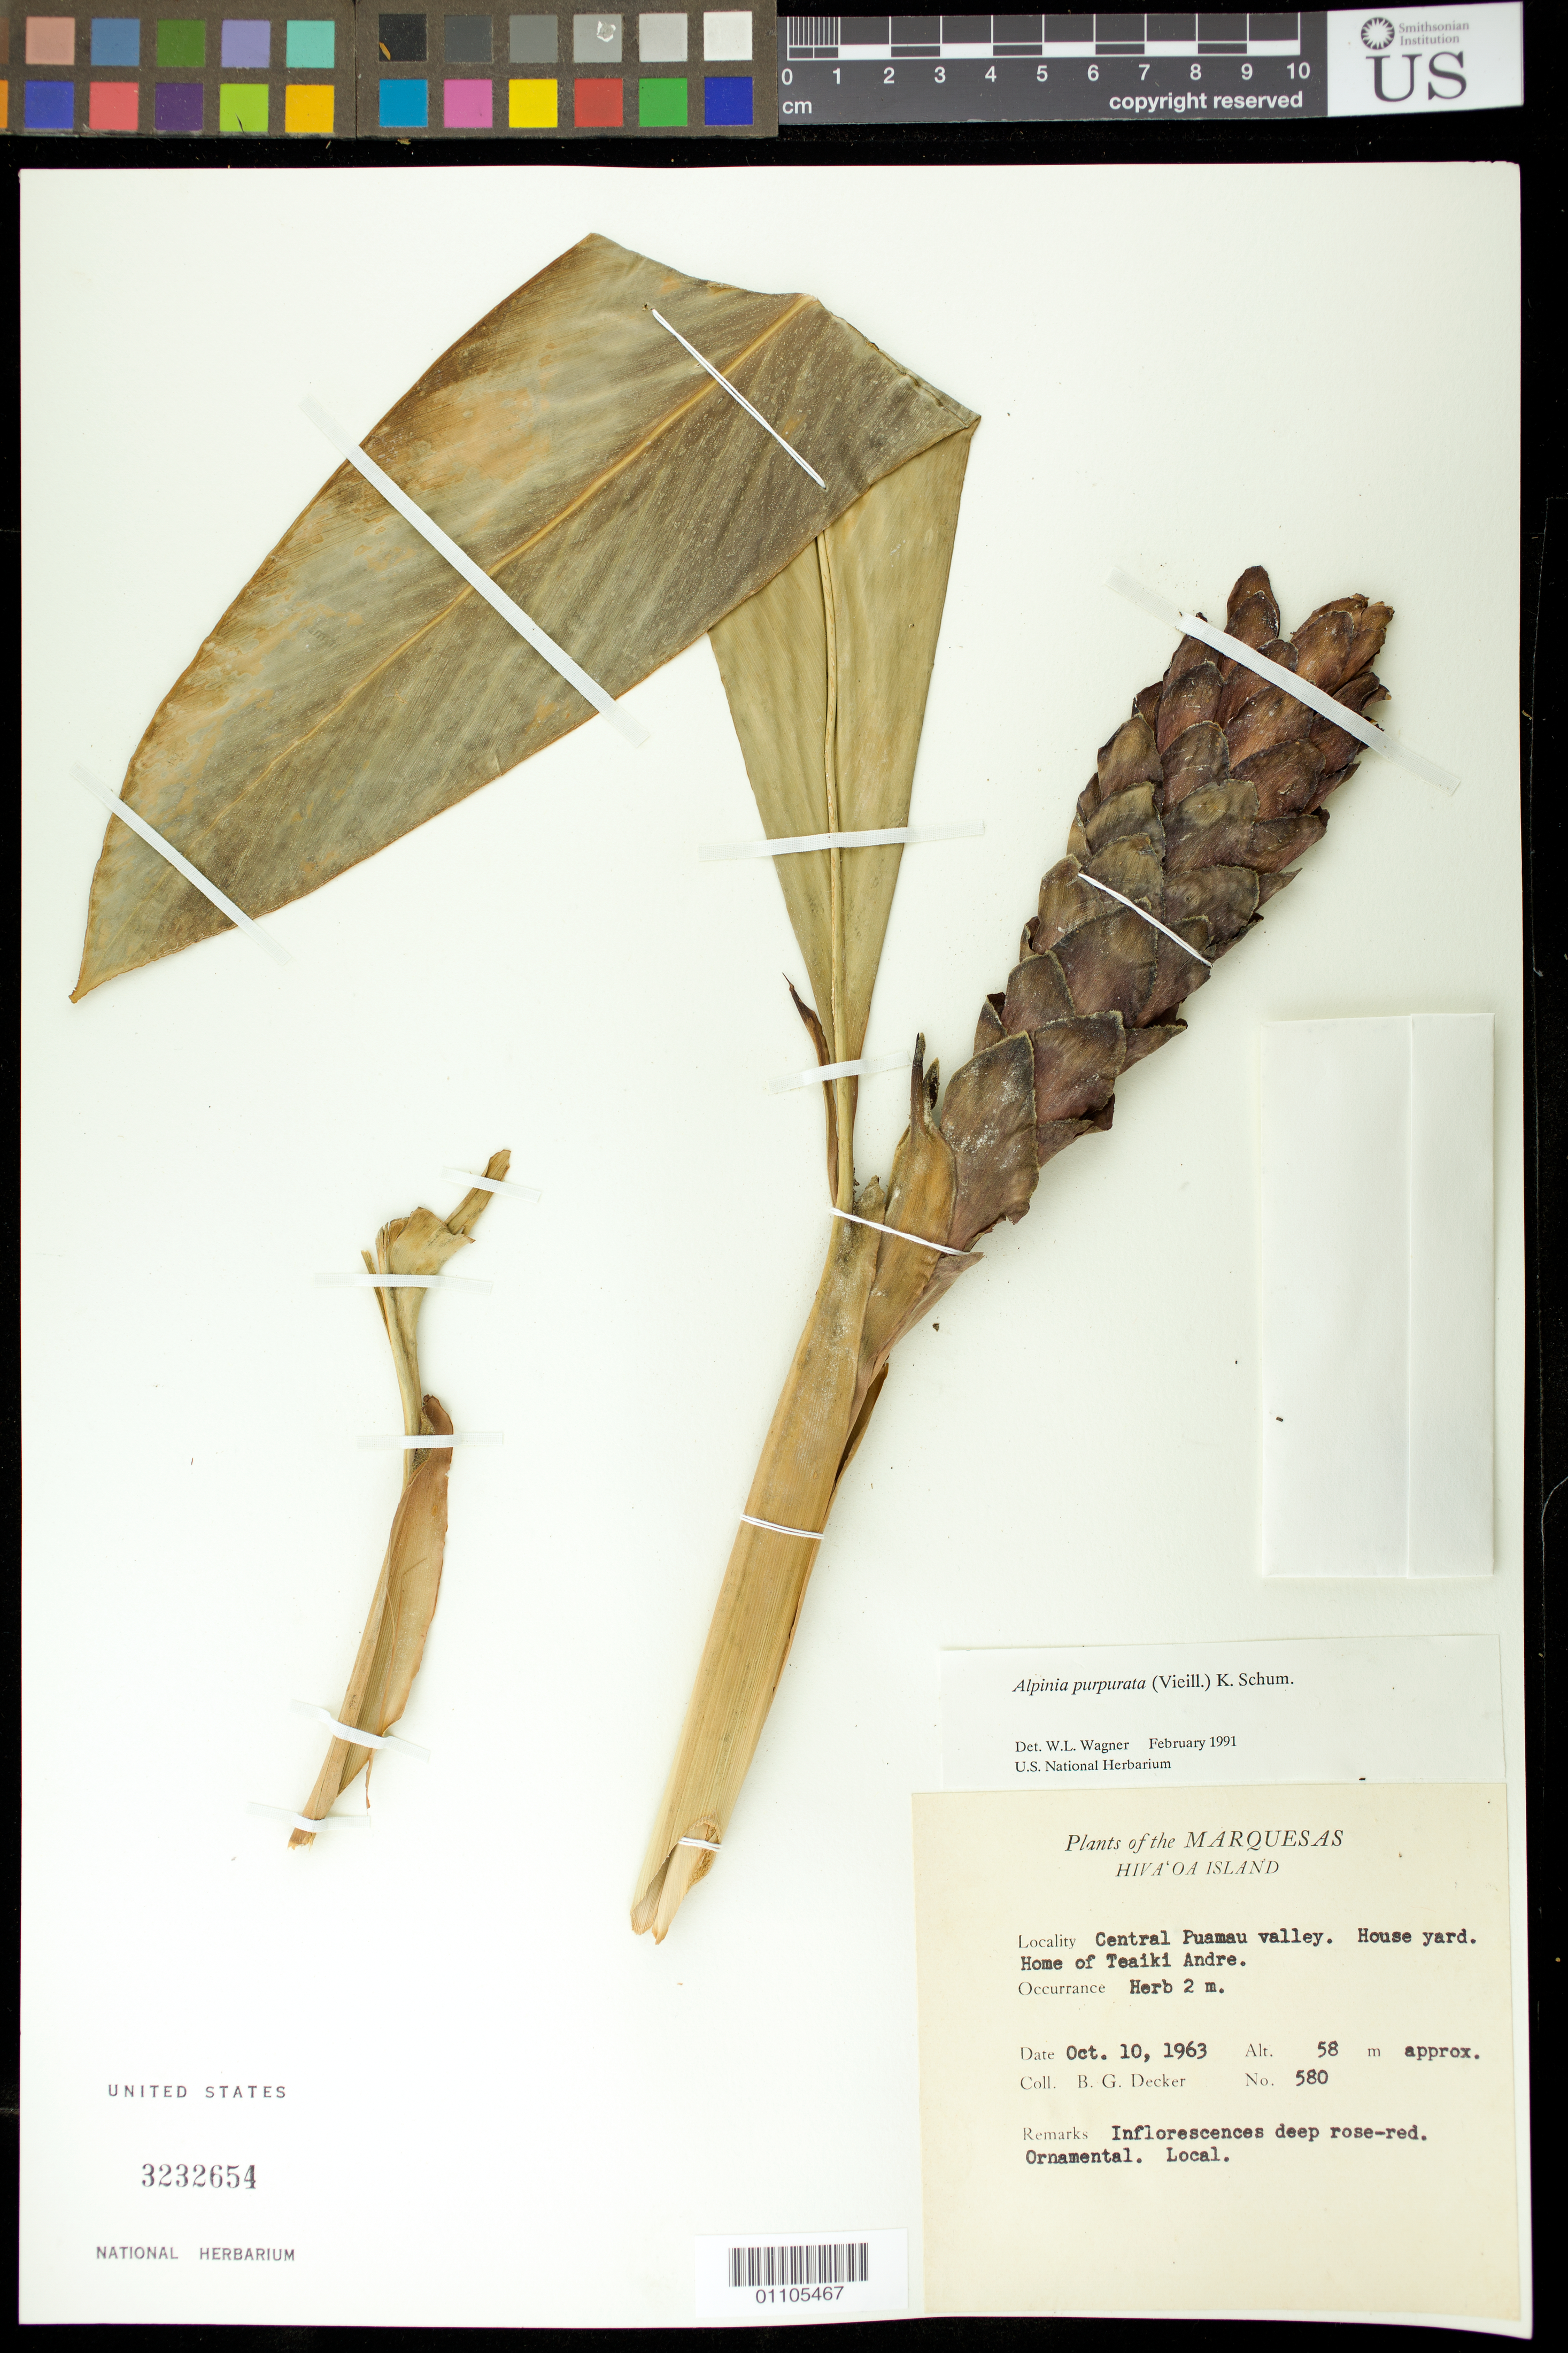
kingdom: Plantae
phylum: Tracheophyta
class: Liliopsida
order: Zingiberales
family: Zingiberaceae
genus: Alpinia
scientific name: Alpinia purpurata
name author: (Veill.) K. Schum.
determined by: Wagner, W. L., (BOT), Smithsonian Institution - National Museum of Natural History (UNITED STATES)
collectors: B. G. Decker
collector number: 580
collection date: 1963-10-10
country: French Polynesia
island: Hiva Oa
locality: central Puamau Valley, house yard, home of Teaiki Andre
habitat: Ornamental, local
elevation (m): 58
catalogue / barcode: US 3232654